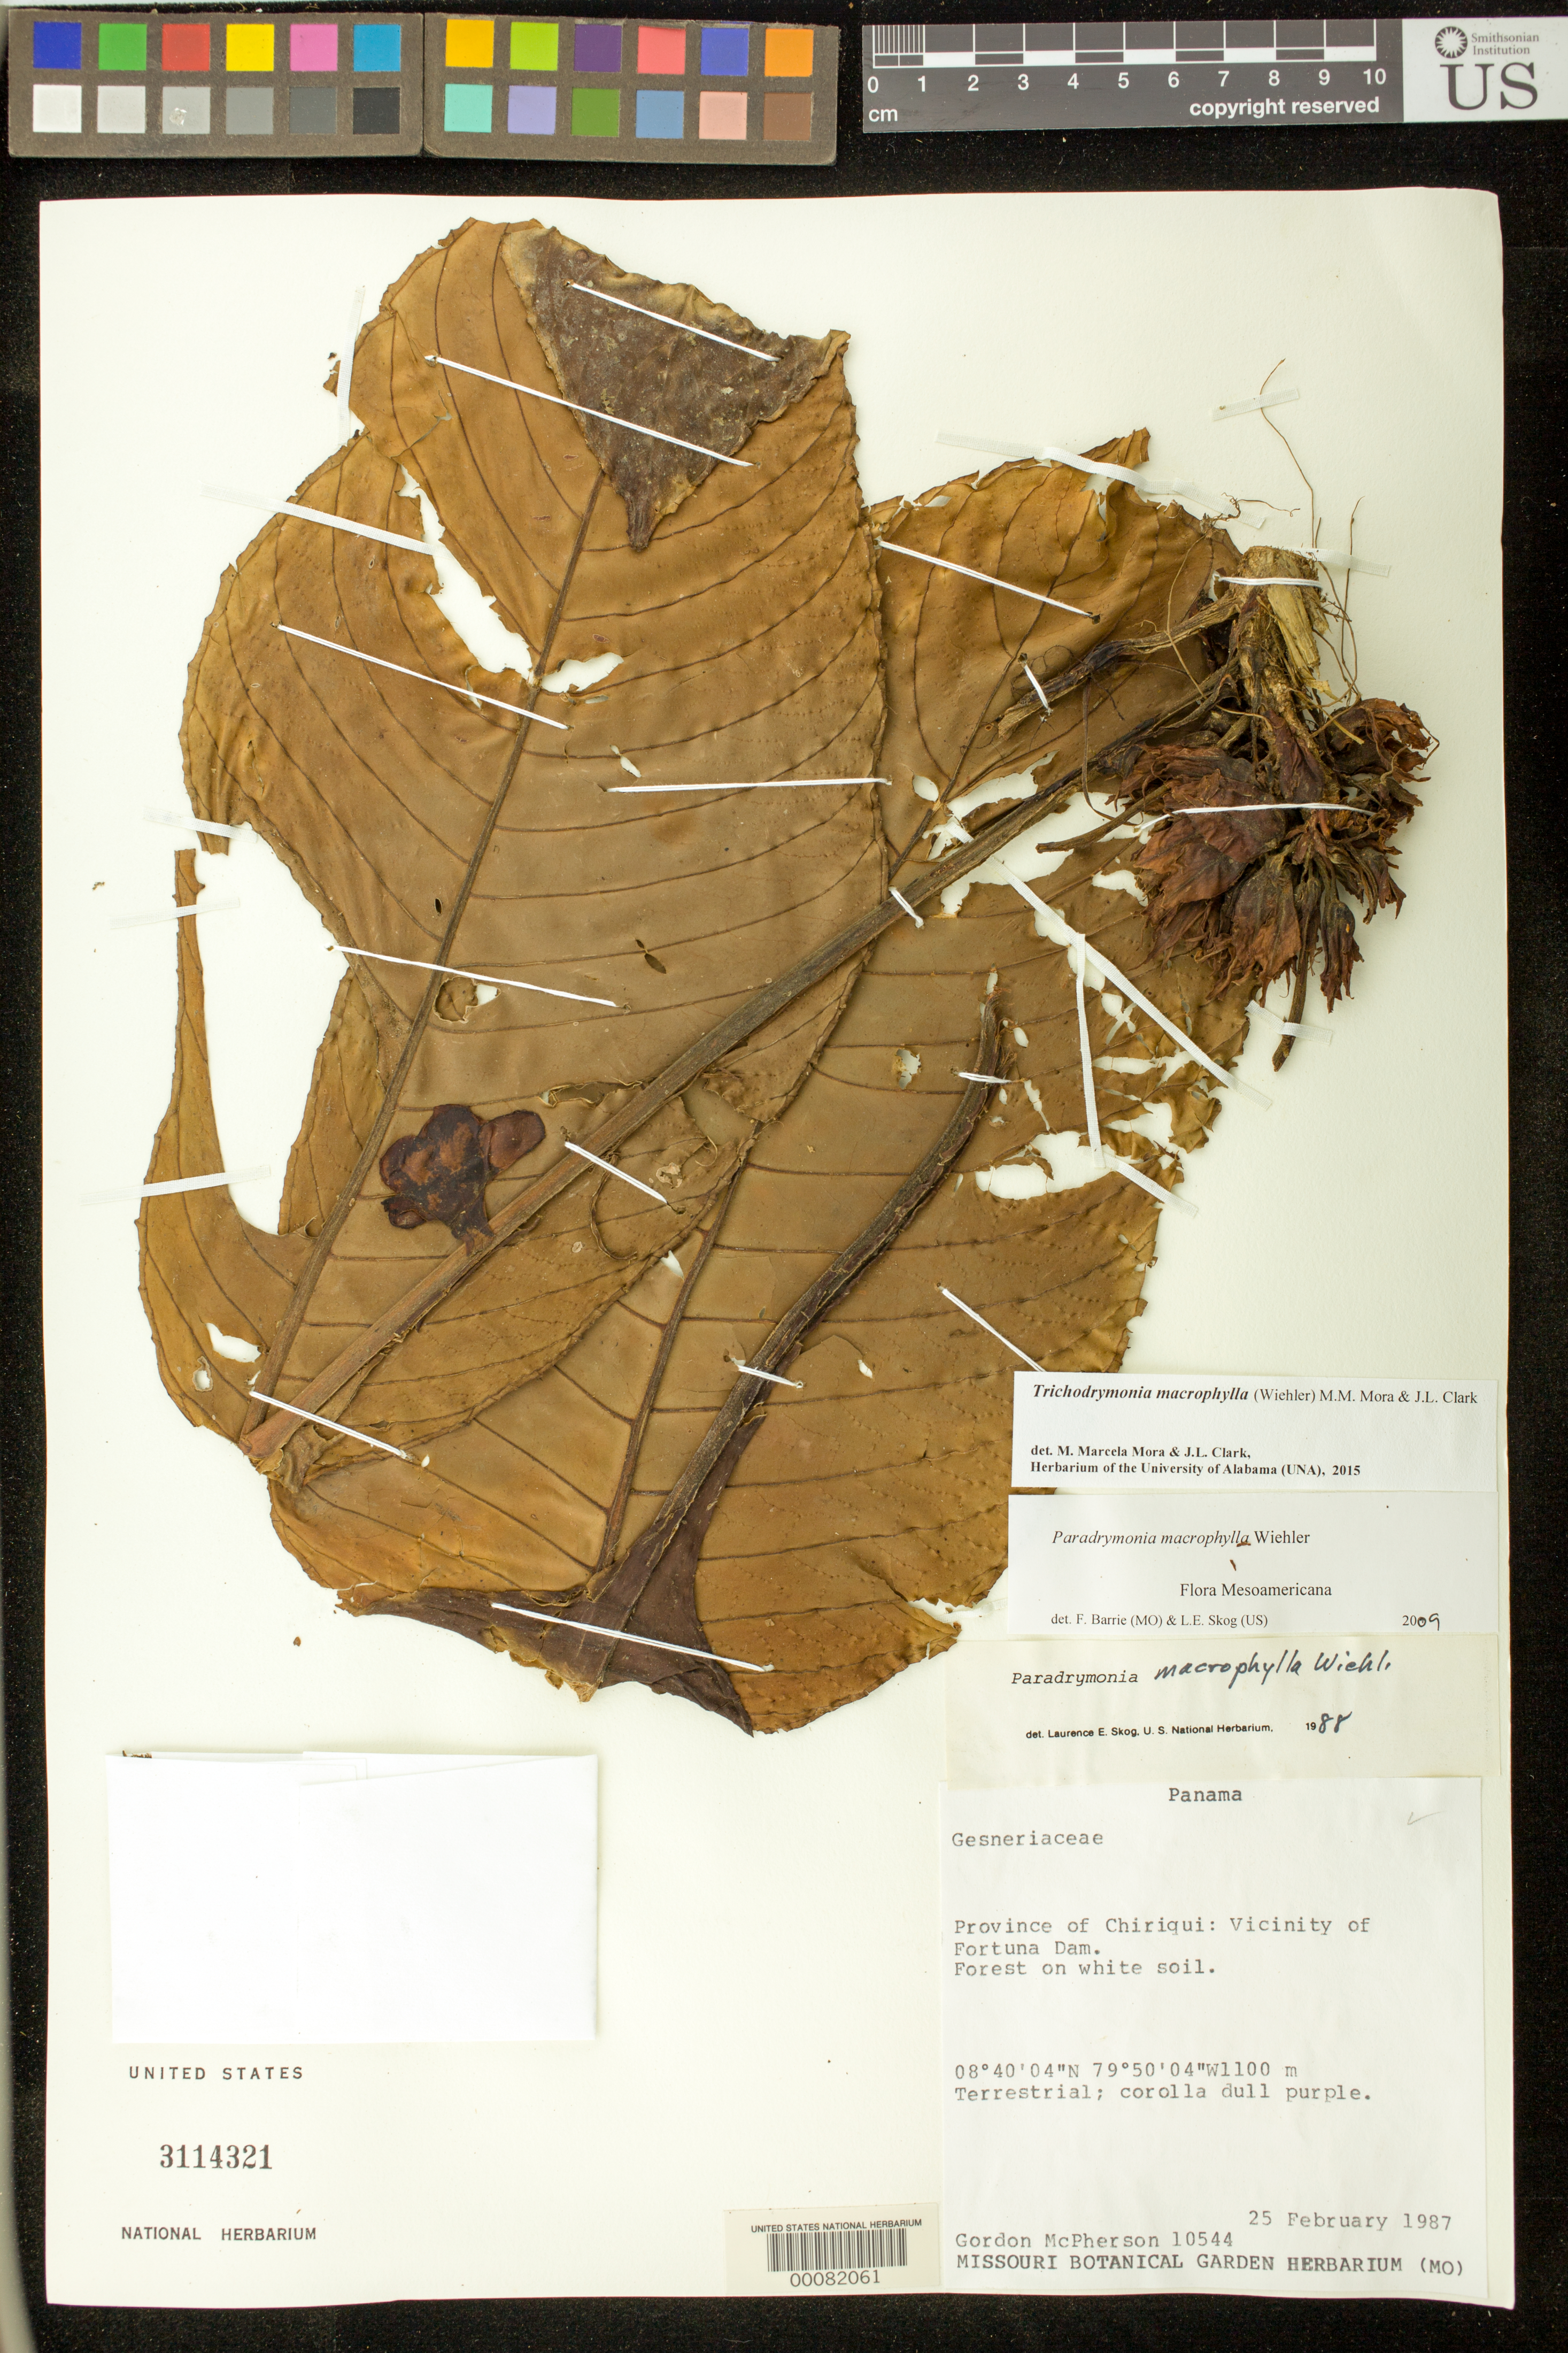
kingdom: Plantae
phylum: Tracheophyta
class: Magnoliopsida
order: Lamiales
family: Gesneriaceae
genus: Trichodrymonia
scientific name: Trichodrymonia macrophylla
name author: (Wiehler) M.M. Mora & J.L. Clark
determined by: Mora, M. M.; Clark, J. L.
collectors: G. D. McPherson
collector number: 10544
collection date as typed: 25 Feb 1987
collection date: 1987-02-25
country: Panama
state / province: Chiriquí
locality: Vicinity of Fortuna Dam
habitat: Forest on white soil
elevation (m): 1100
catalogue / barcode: US 3114321